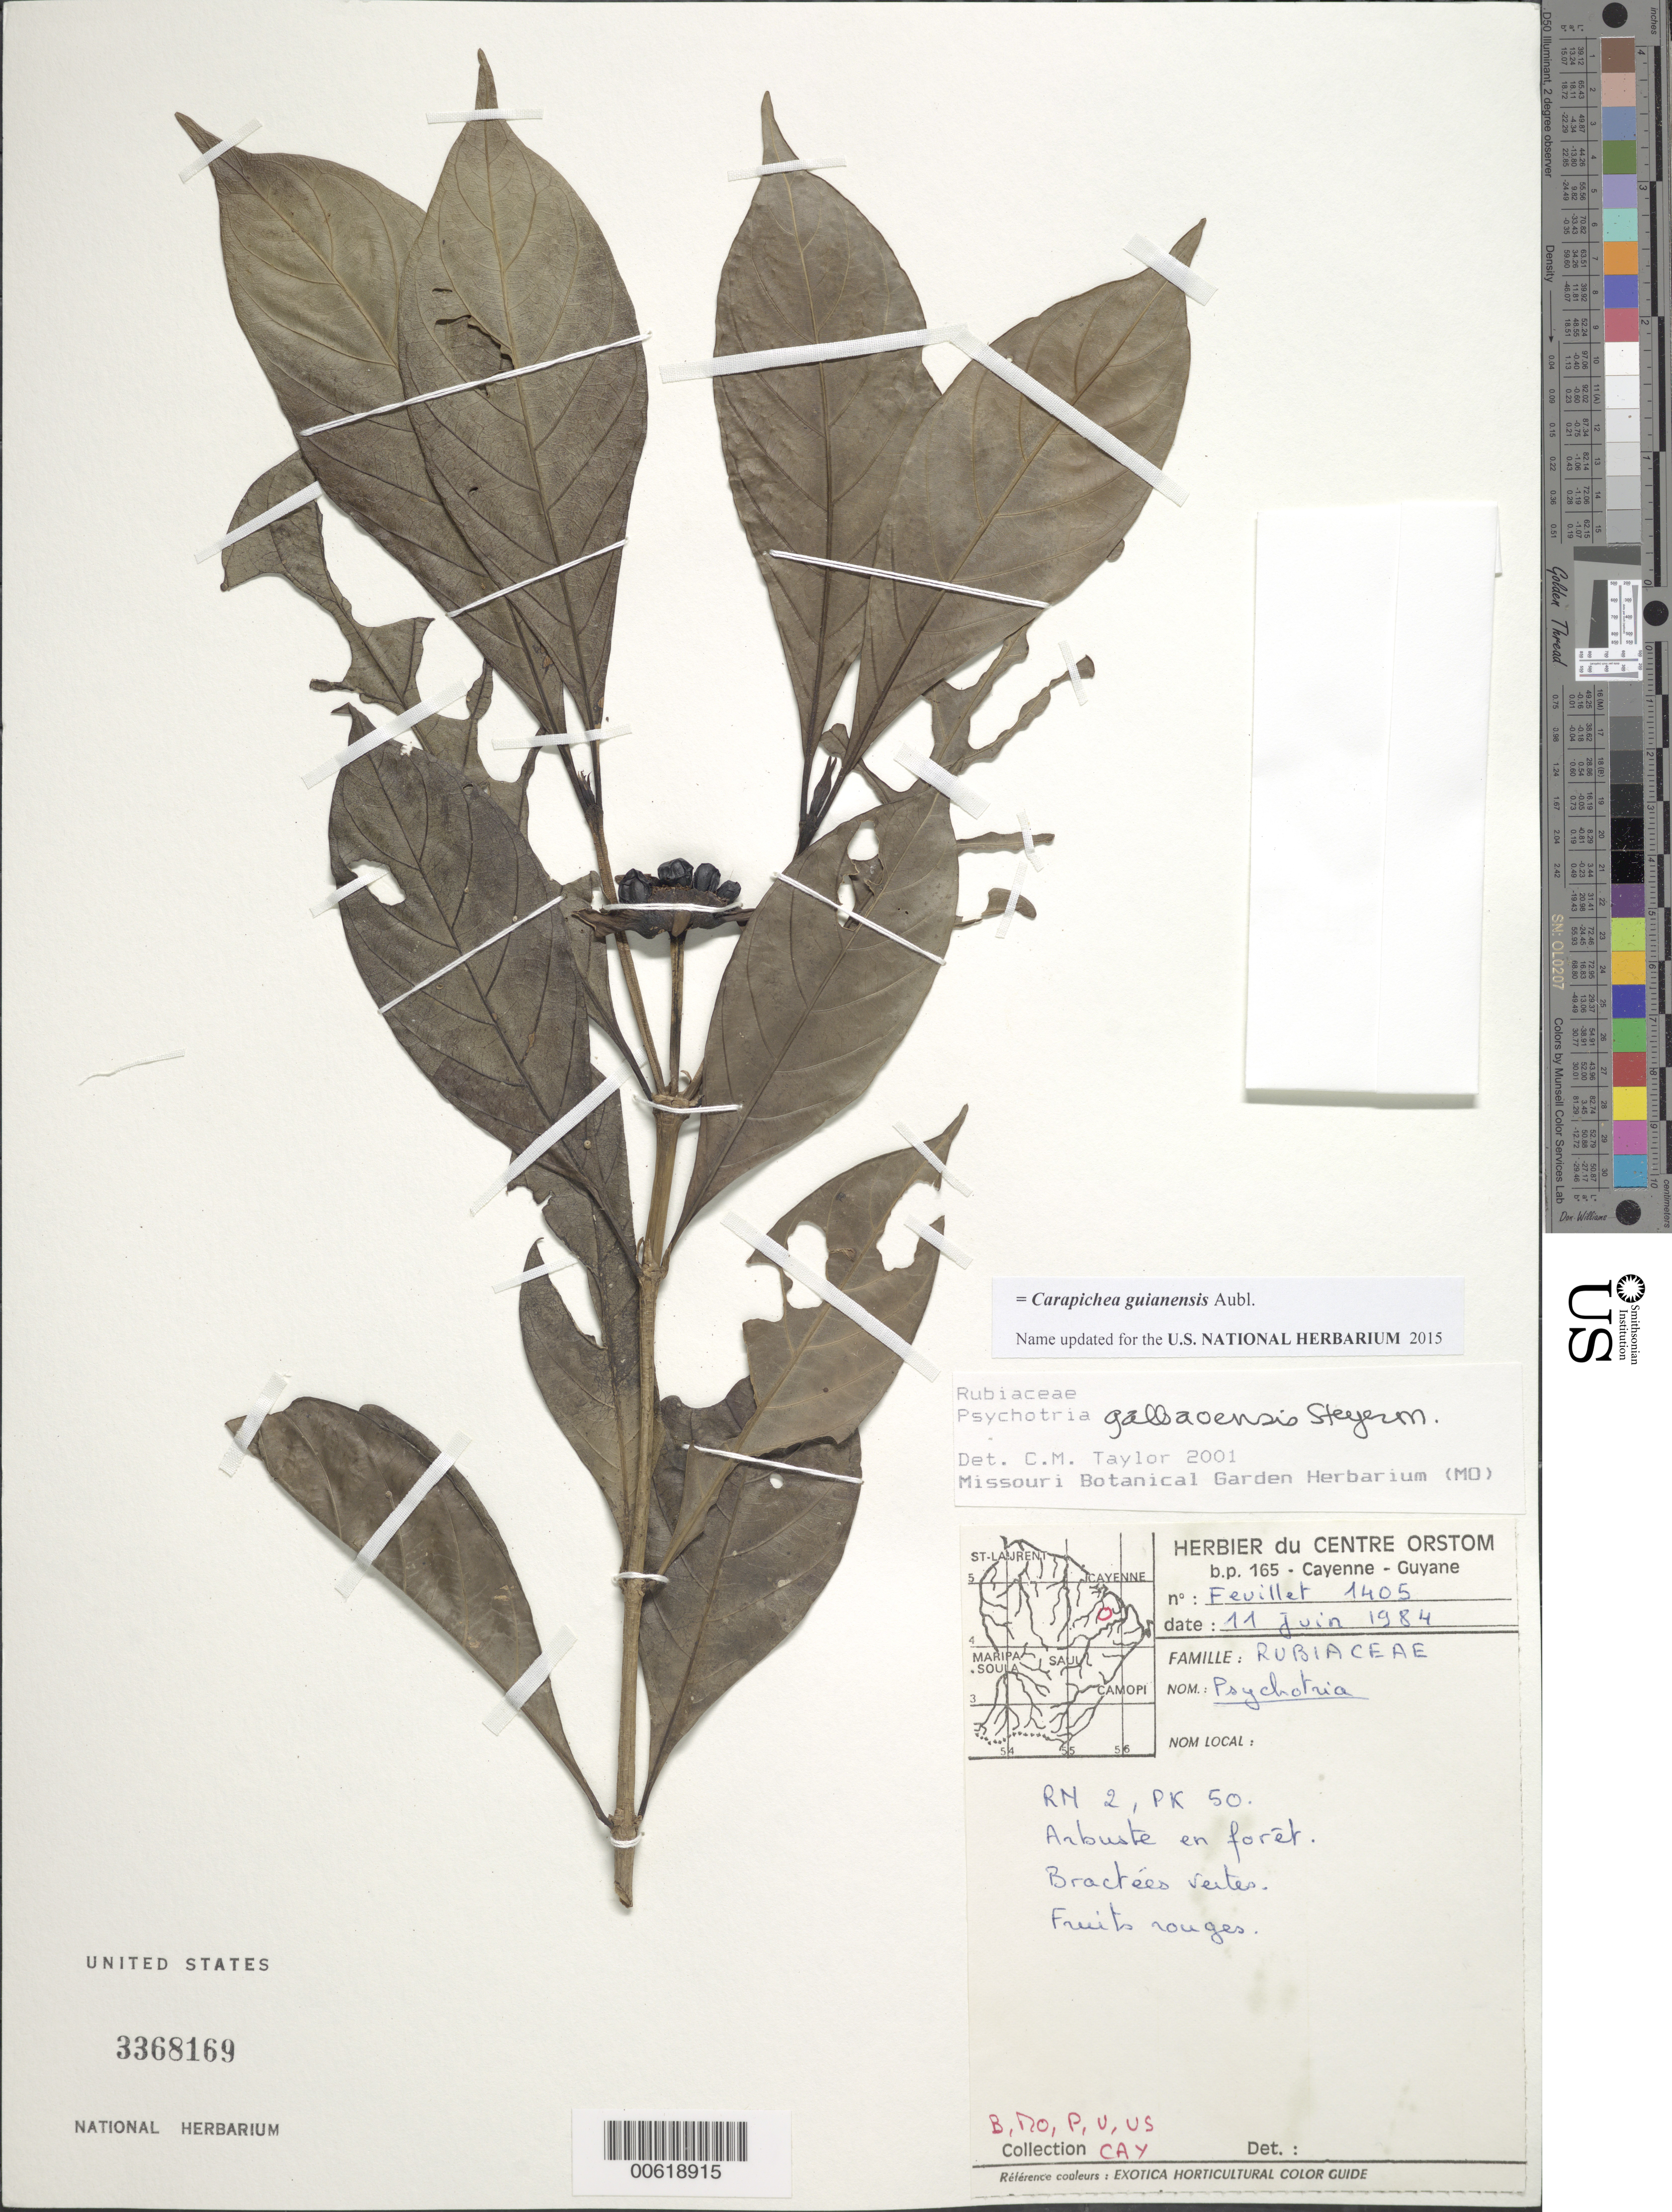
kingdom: Plantae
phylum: Tracheophyta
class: Magnoliopsida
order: Gentianales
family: Rubiaceae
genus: Carapichea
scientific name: Carapichea guianensis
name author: Aubl.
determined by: Taylor, Charlotte M.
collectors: C. Feuillet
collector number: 1405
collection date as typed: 11-Jun-84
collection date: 1984-06-11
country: French Guiana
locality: Route Nationale RN 2, PK 50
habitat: Forest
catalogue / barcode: US 3368169